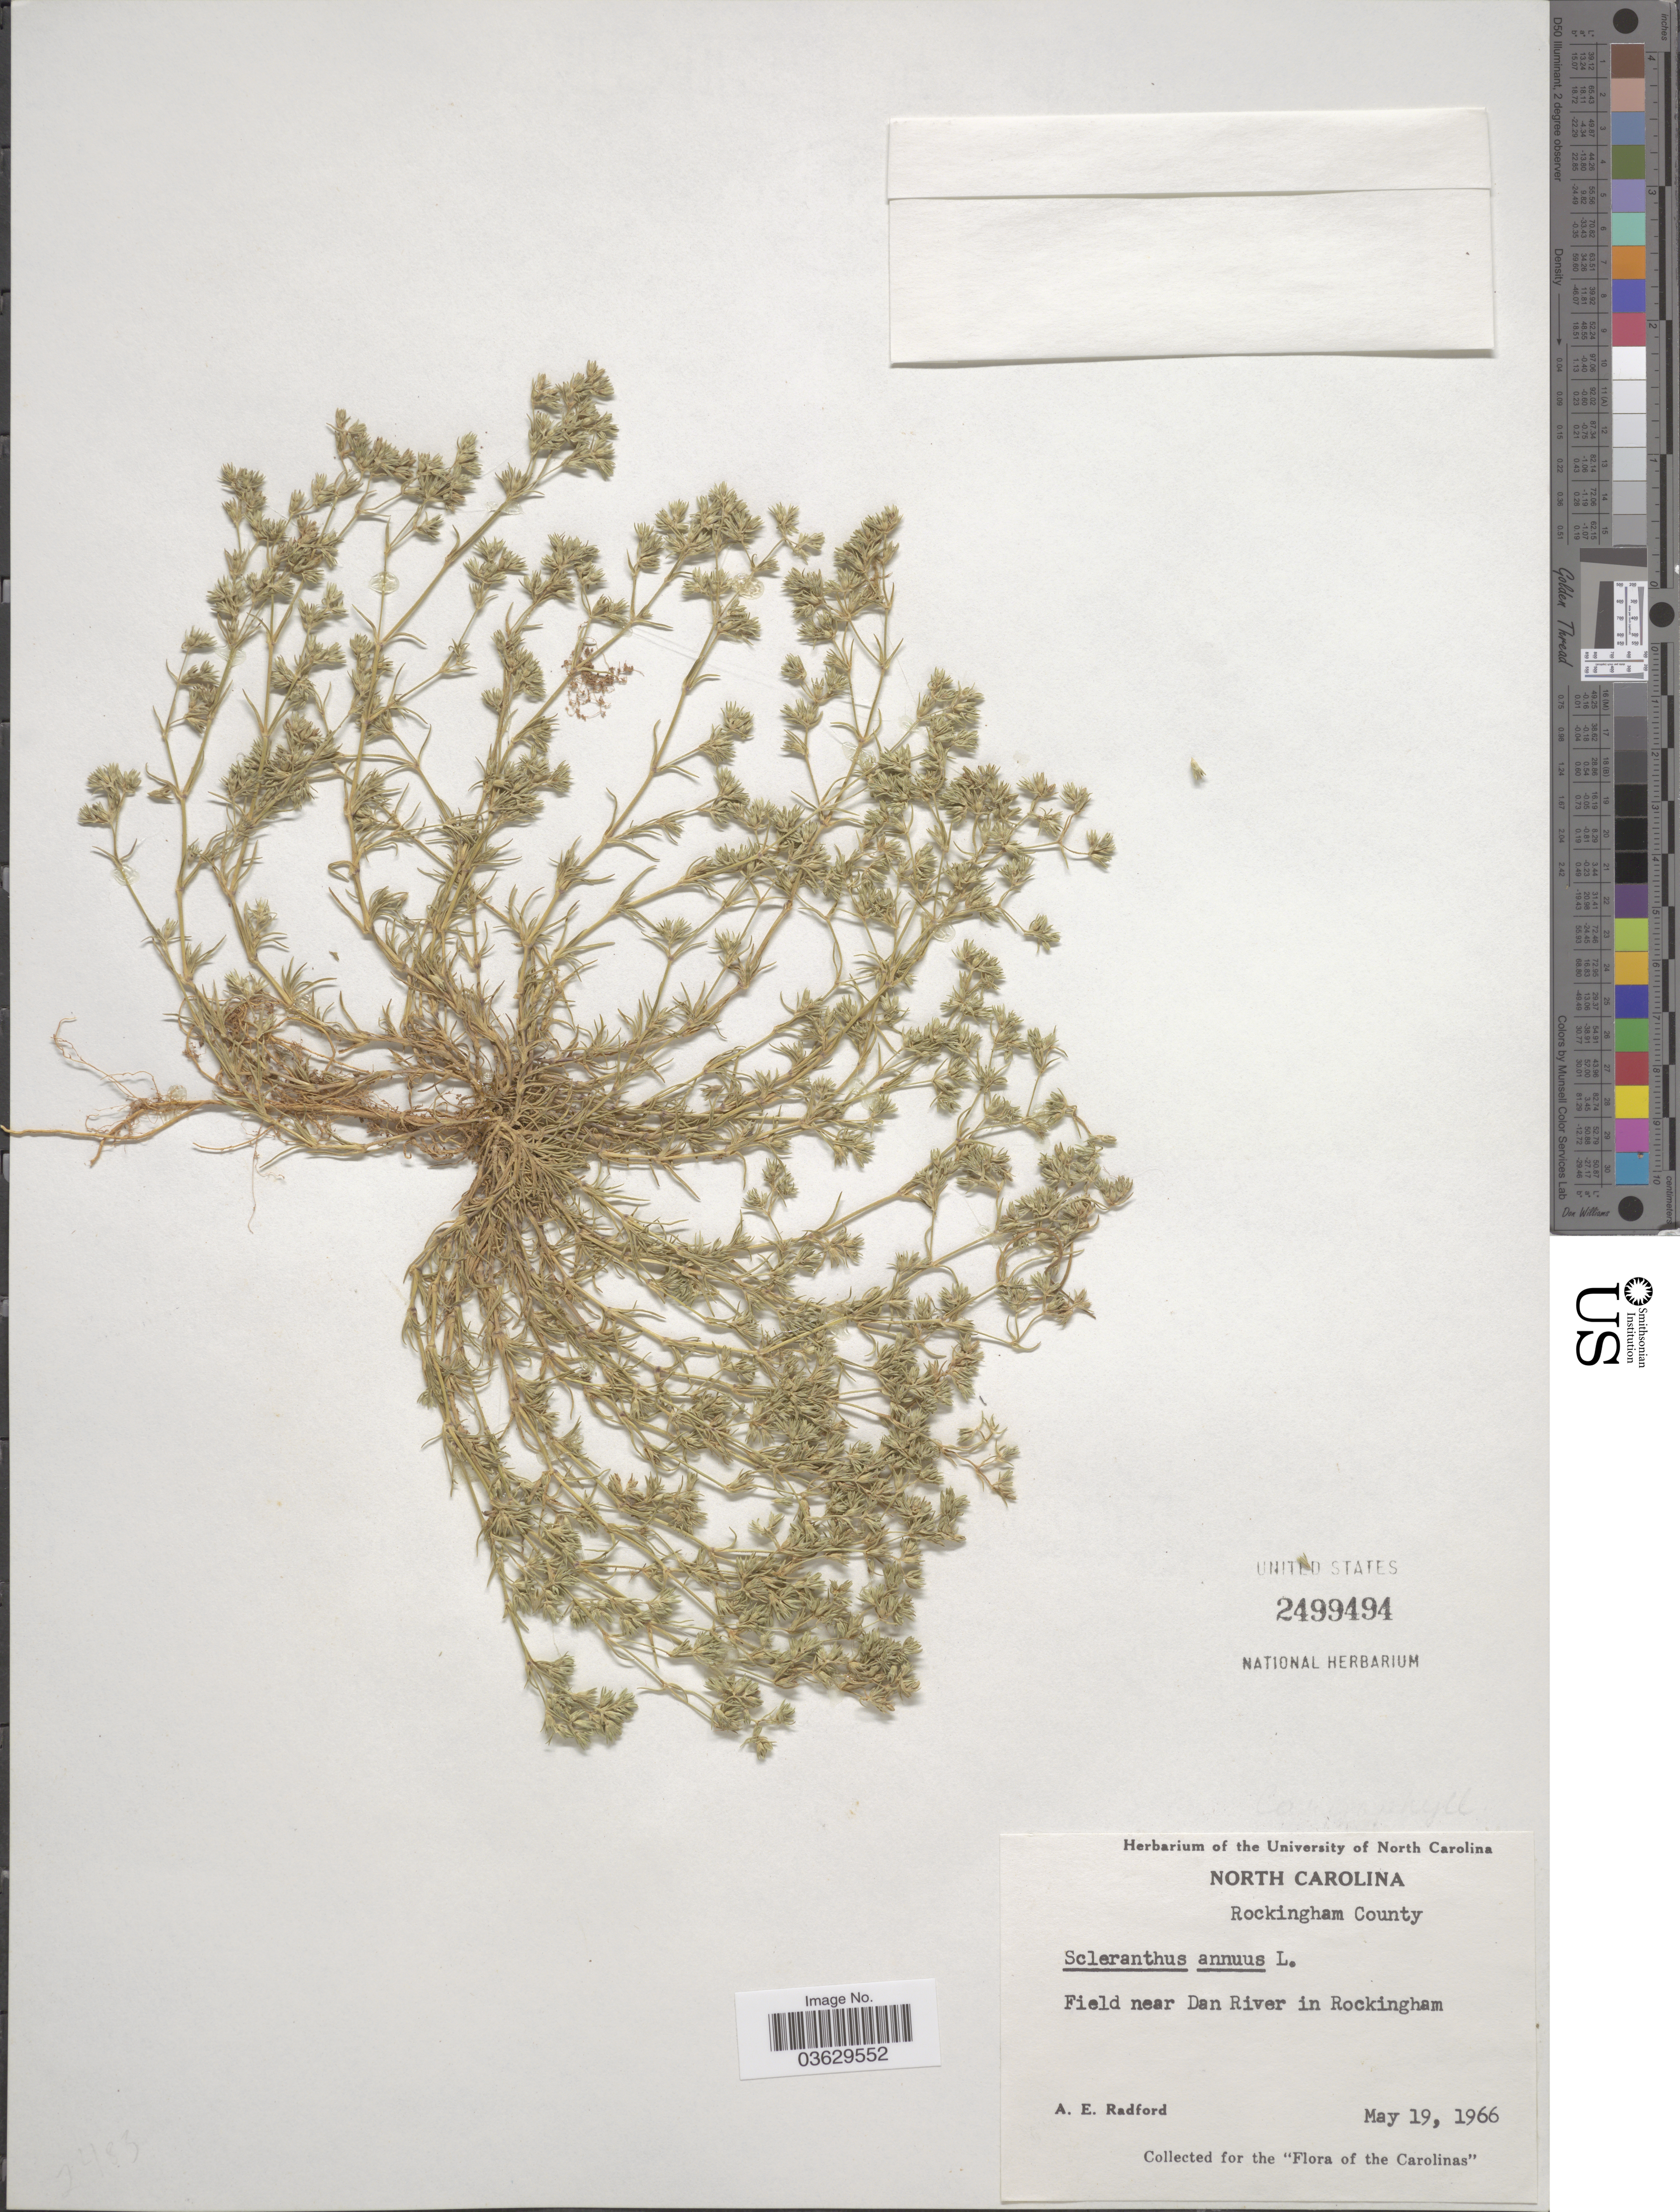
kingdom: Plantae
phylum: Tracheophyta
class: Magnoliopsida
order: Caryophyllales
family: Caryophyllaceae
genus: Scleranthus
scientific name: Scleranthus annuus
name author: L.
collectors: A. E. Radford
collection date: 1966-05-19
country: United States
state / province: North Carolina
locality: Rockingham County. Field near Dan River in Rockingham.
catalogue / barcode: US 2499494